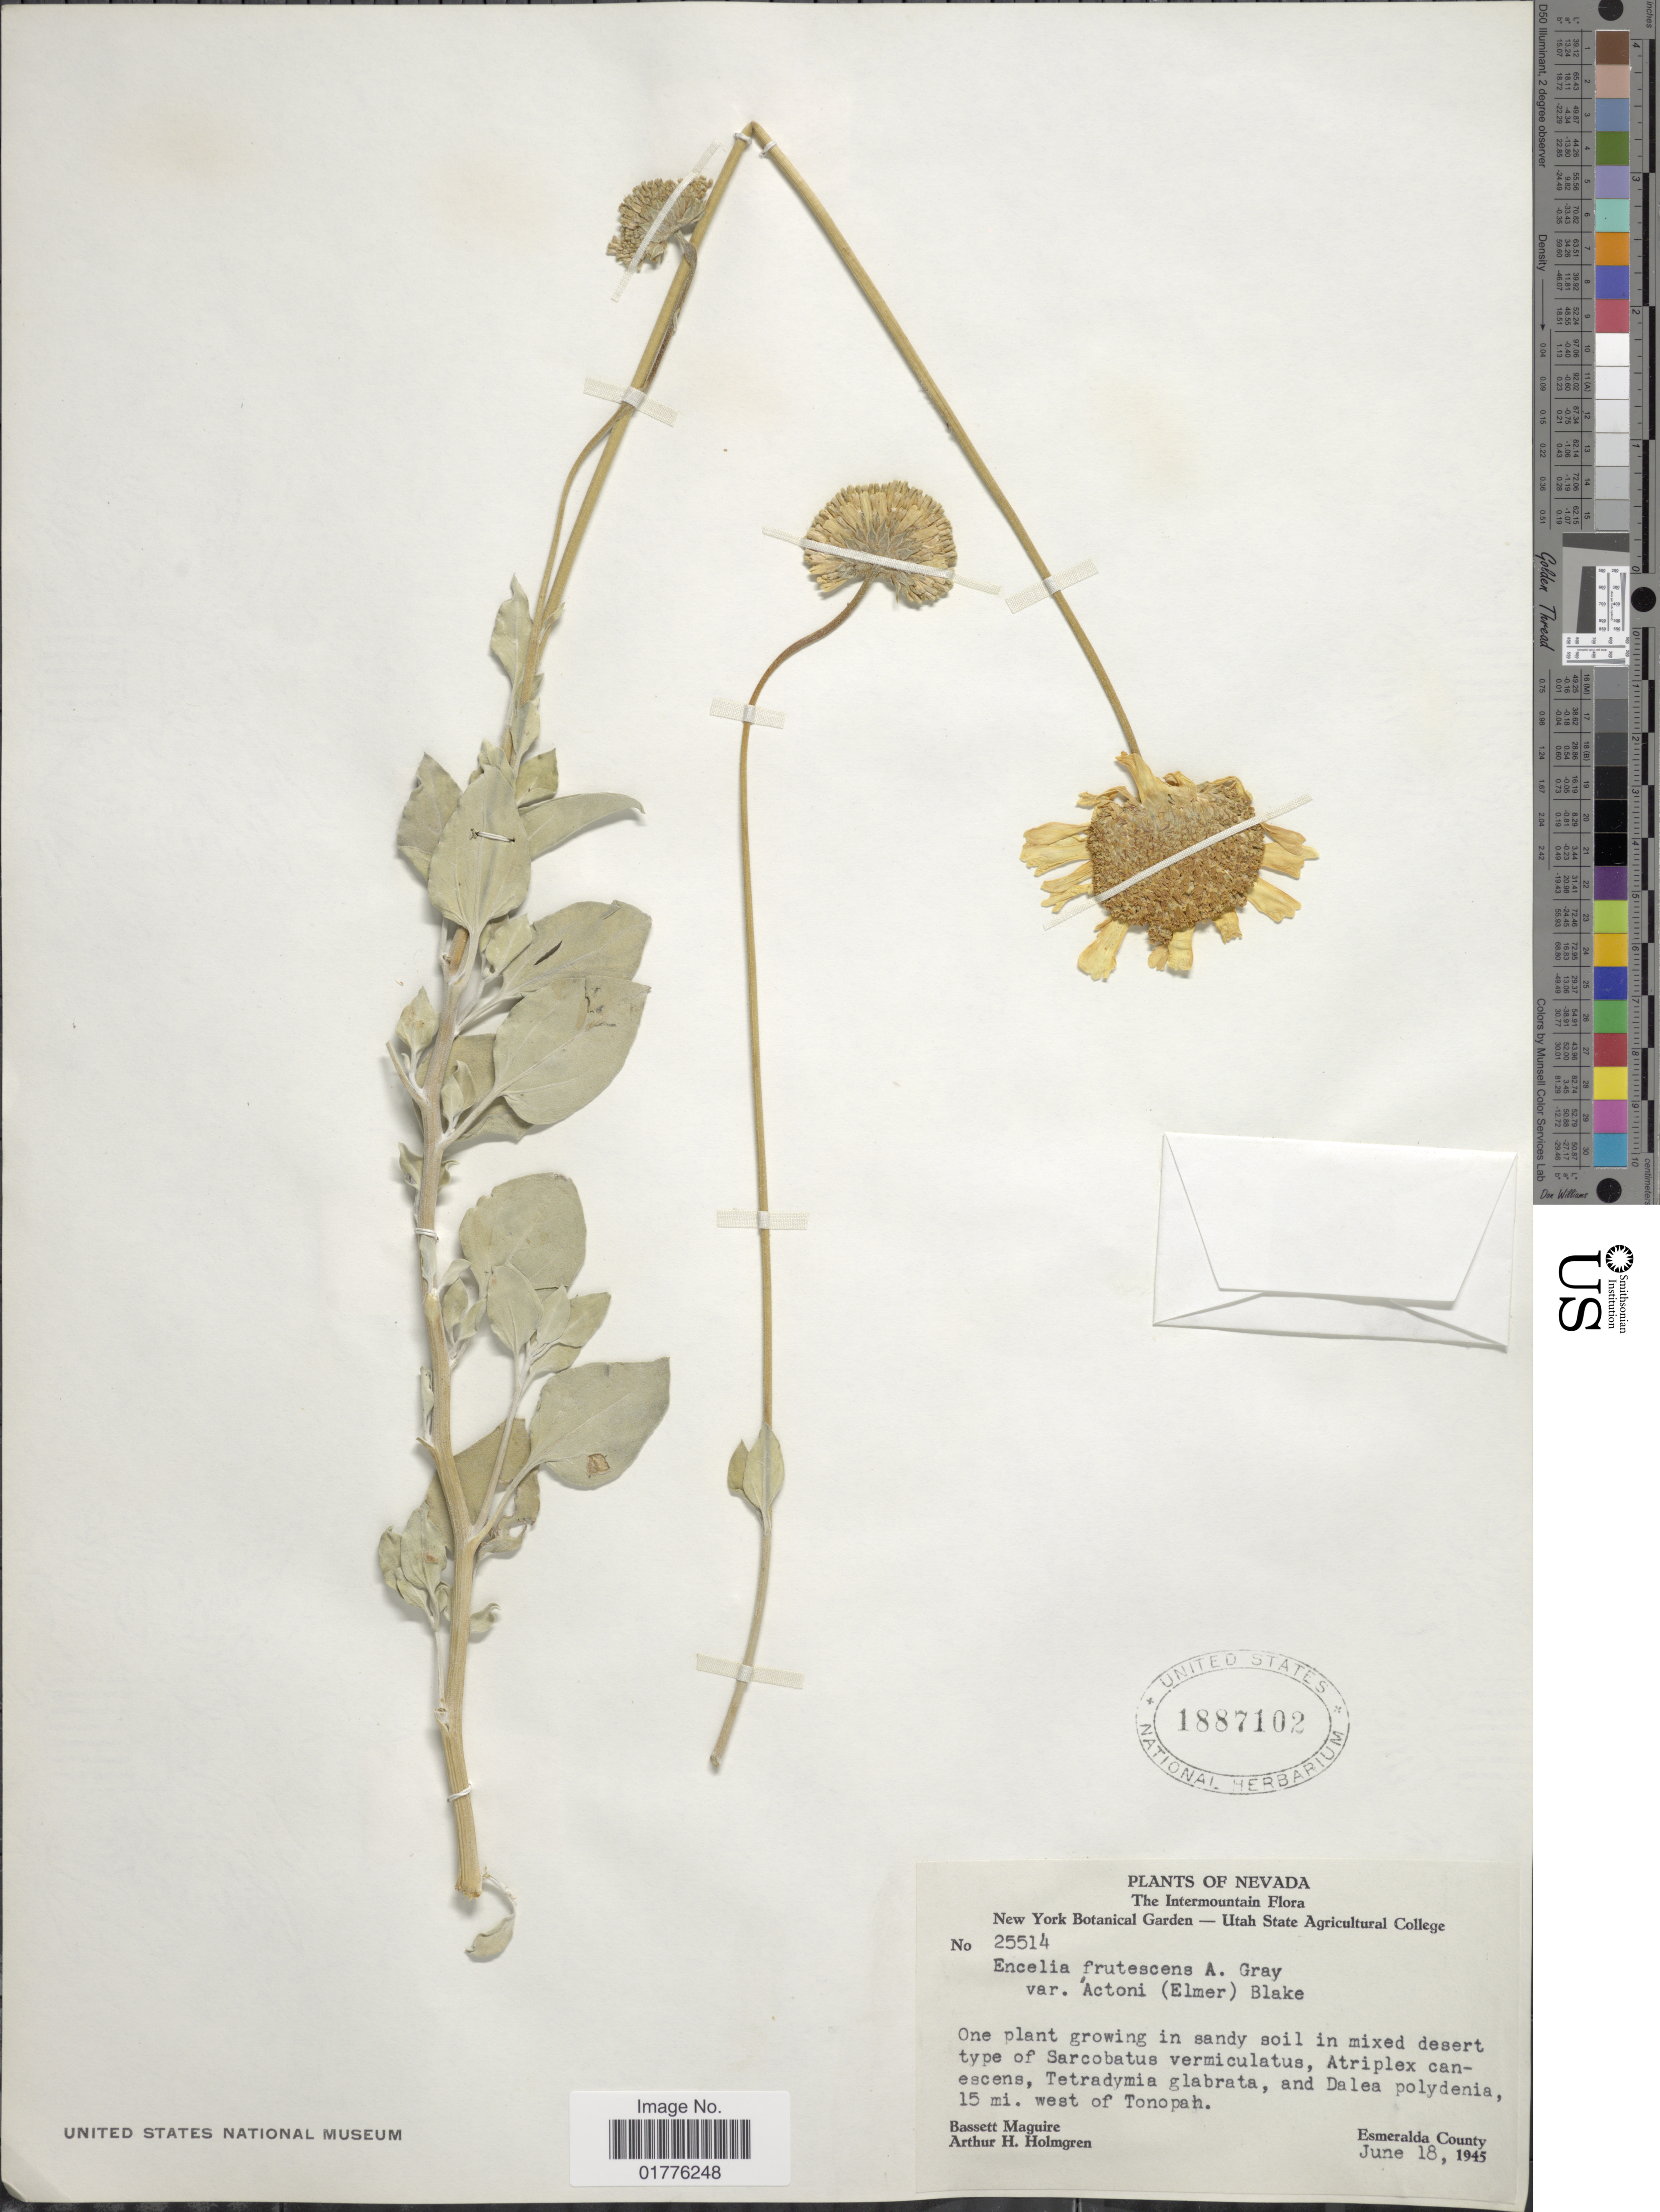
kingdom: Plantae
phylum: Tracheophyta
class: Magnoliopsida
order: Asterales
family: Asteraceae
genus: Encelia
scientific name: Encelia frutescens var. actonii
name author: (Elmer) S.F. Blake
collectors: B. Maguire & A. H. Holmgren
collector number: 25514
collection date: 1945-06-18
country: United States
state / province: Nevada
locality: The intermountain Flora, Esmerelda County, 15 mi. west of Tonopah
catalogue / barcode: US 1887102